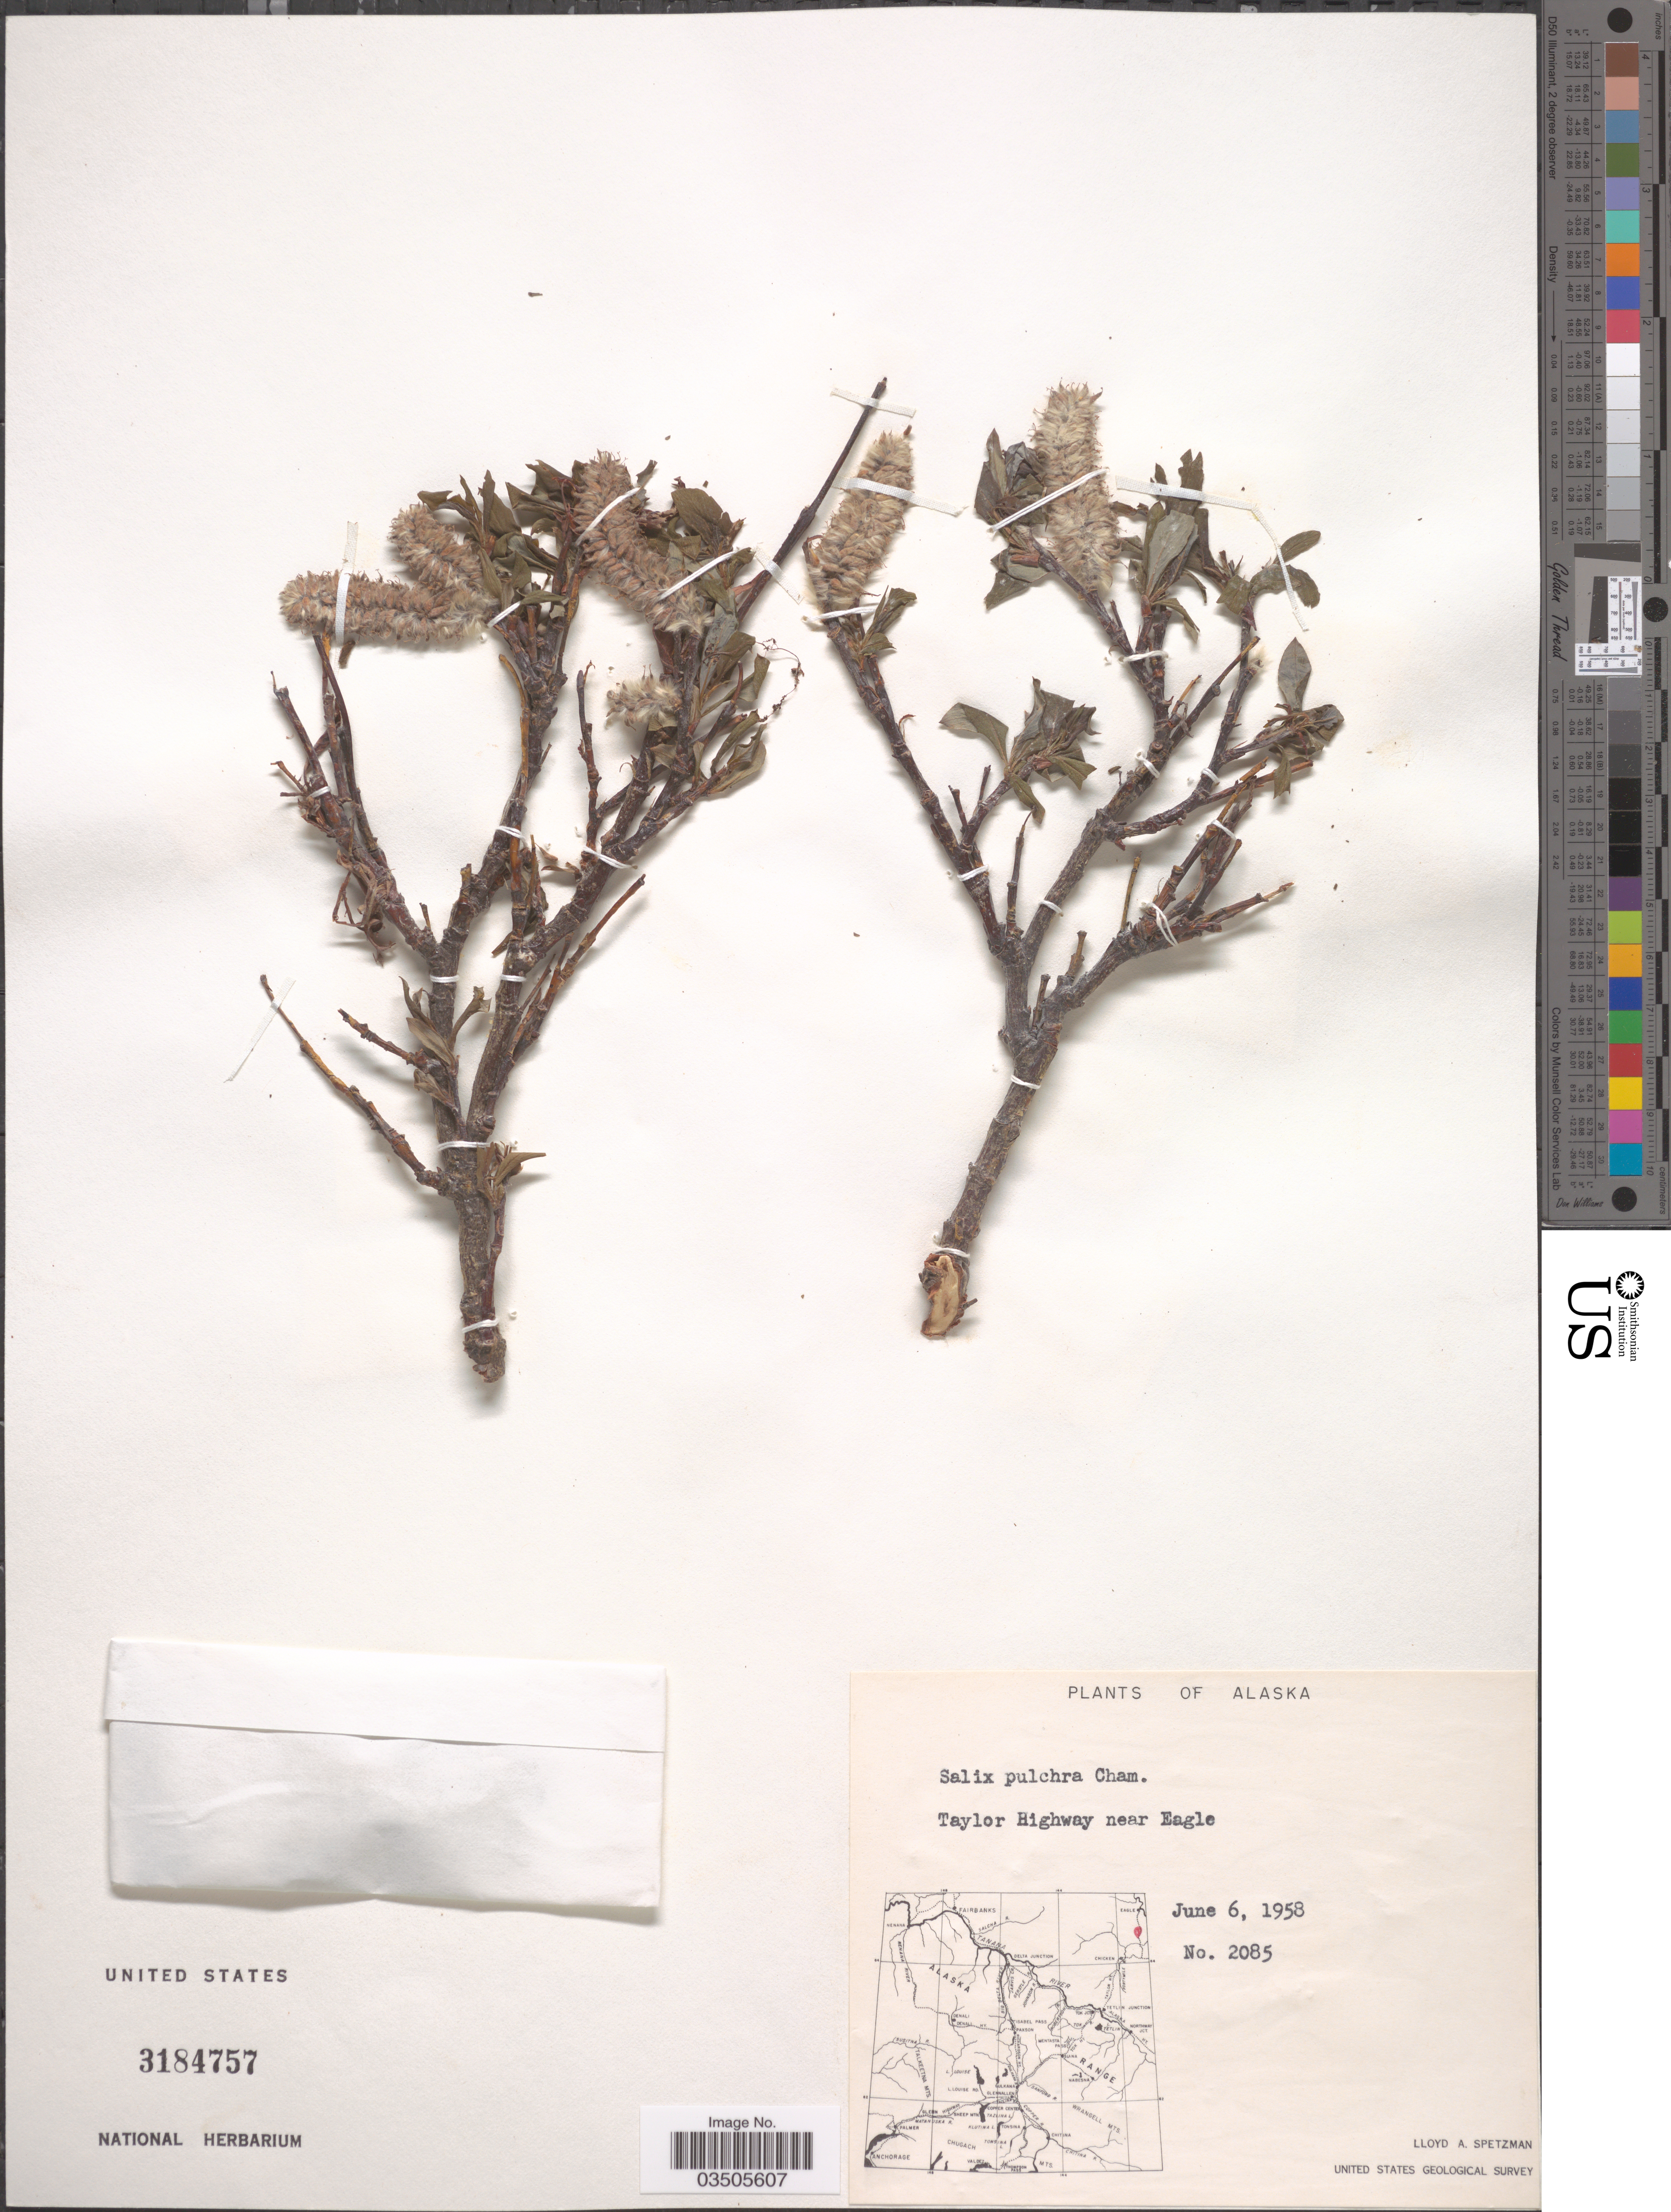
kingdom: Plantae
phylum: Tracheophyta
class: Magnoliopsida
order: Malpighiales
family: Salicaceae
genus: Salix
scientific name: Salix pulchra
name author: Cham.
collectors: L. Spetzman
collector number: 2085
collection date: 1958-06-06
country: United States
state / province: Alaska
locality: Taylor Highway near Eagle.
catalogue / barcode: US 3184757